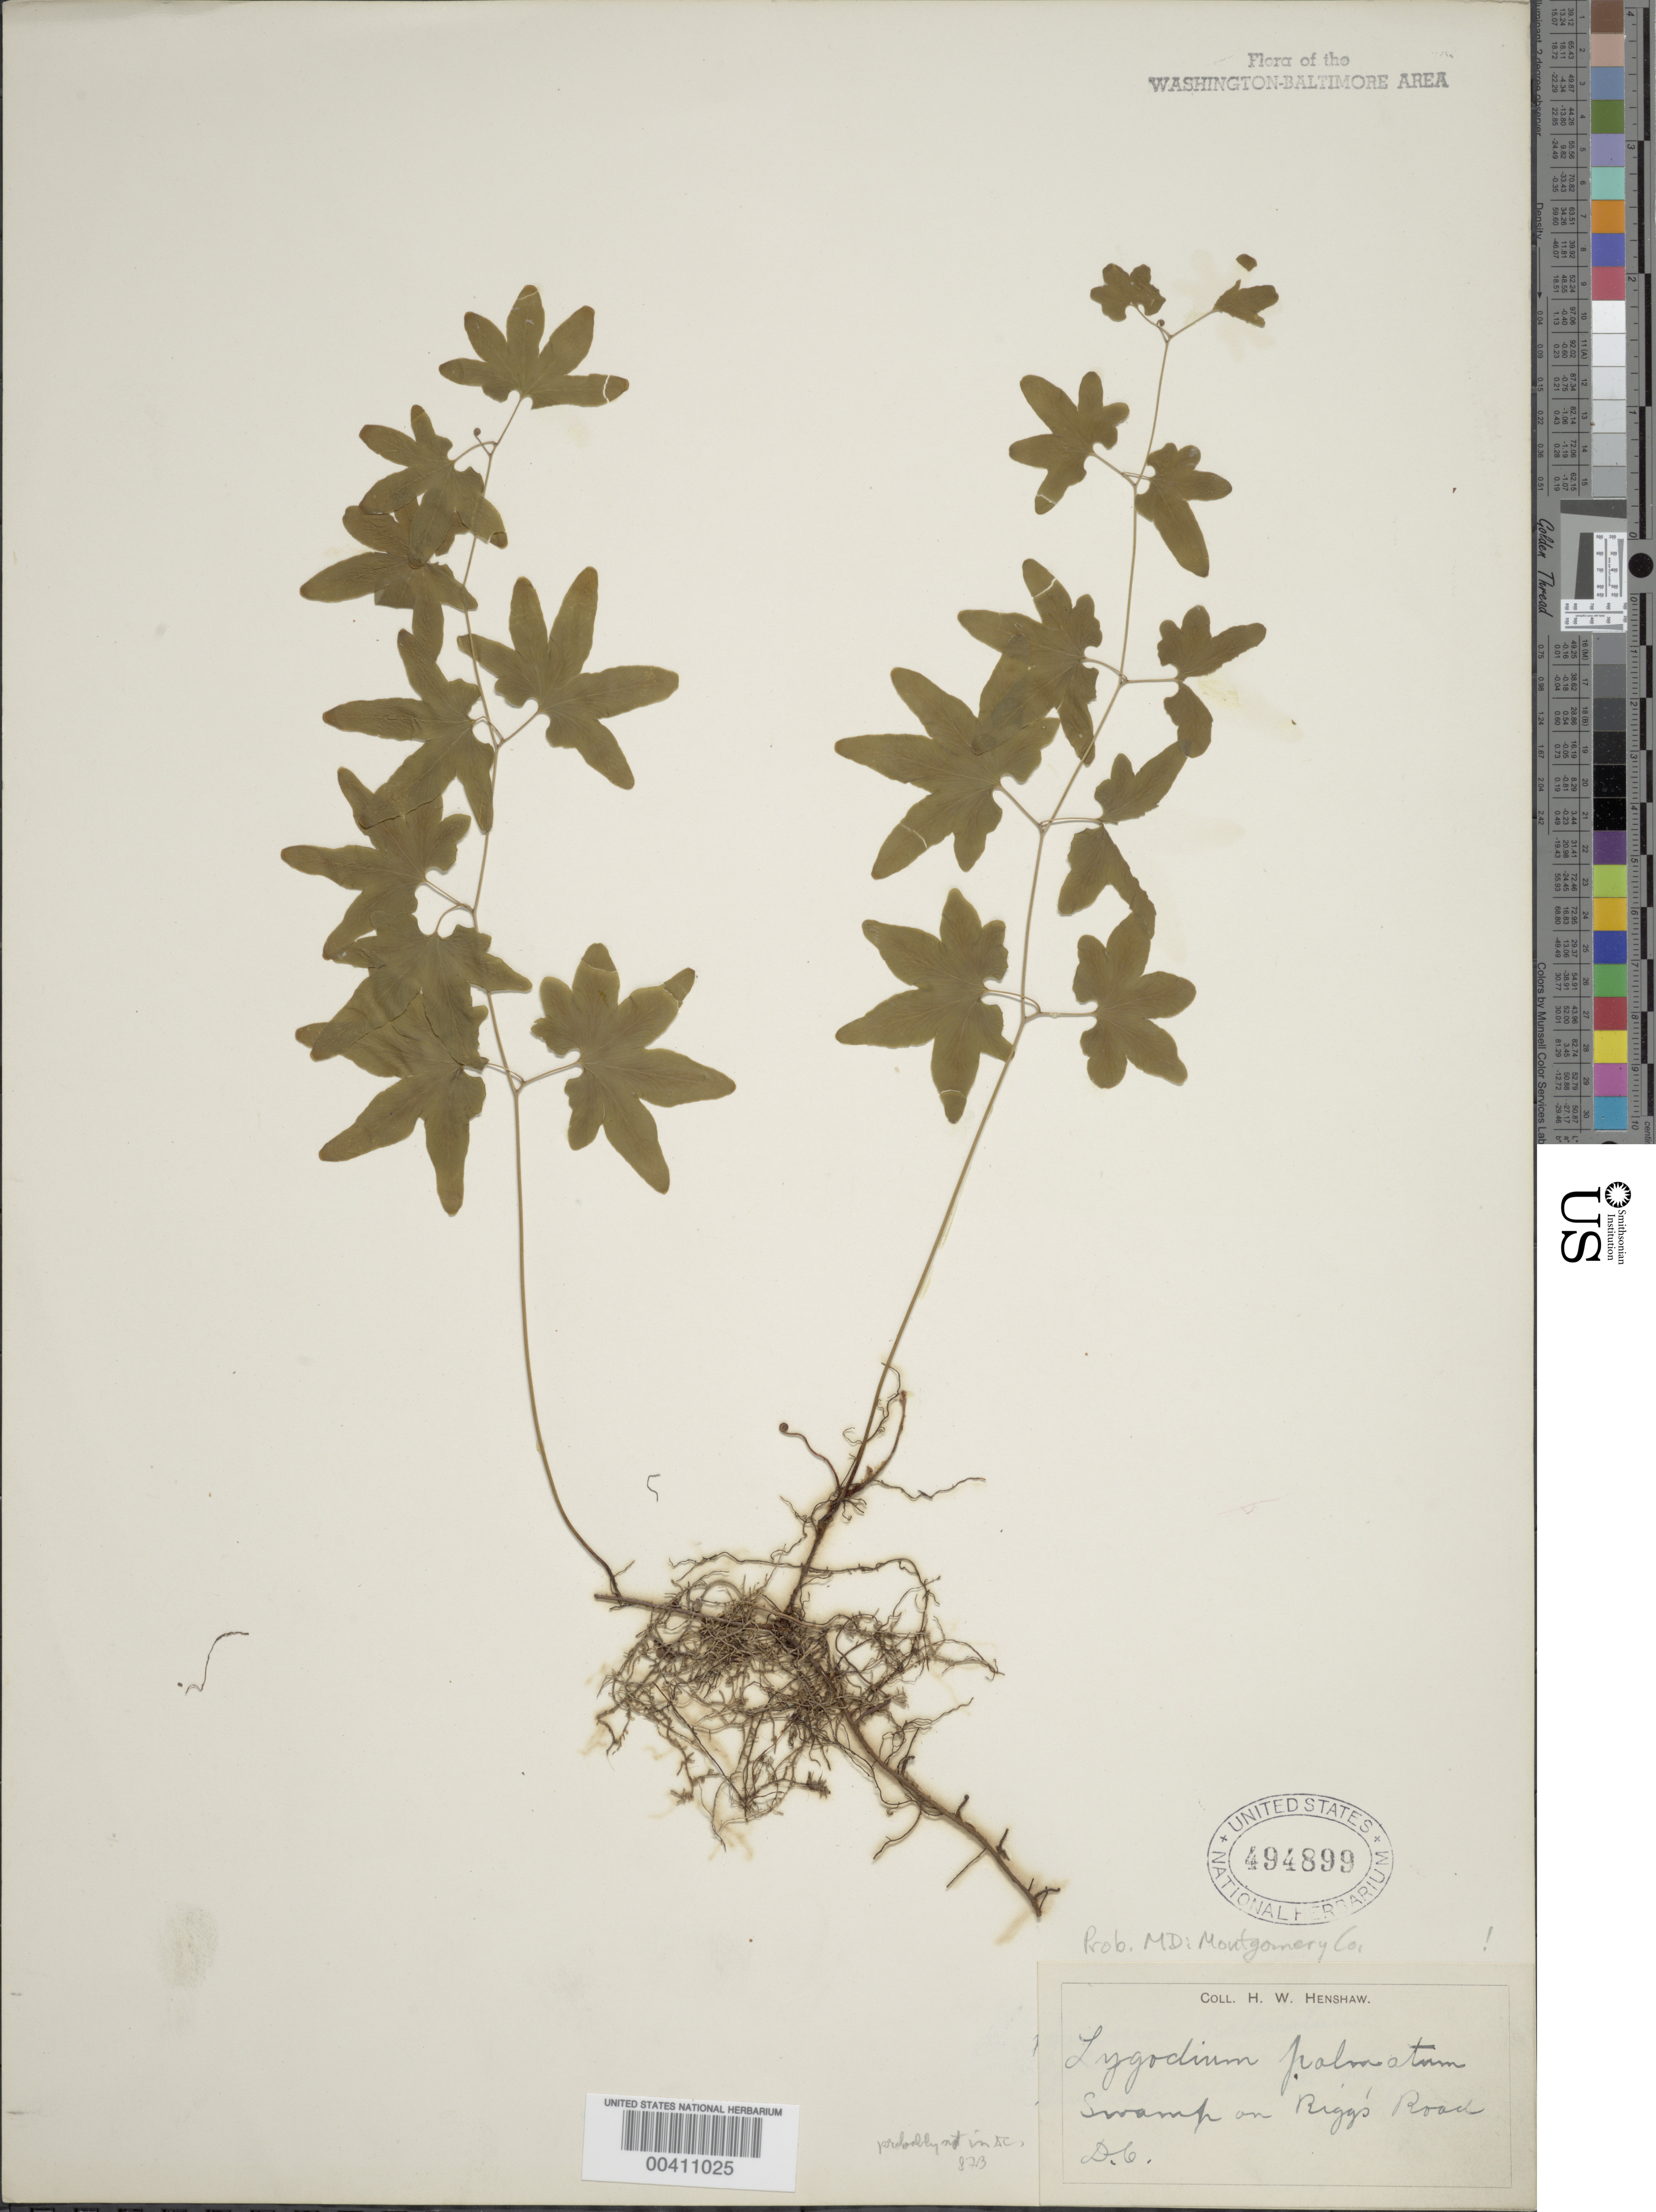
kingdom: Plantae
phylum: Tracheophyta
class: Polypodiopsida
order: Schizaeales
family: Lygodiaceae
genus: Lygodium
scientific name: Lygodium palmatum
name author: (Bernh.) Sw.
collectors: H. Henshaw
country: United States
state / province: Maryland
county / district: Montgomery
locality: Riggs' Rd.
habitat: Swamp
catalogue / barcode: US 494899